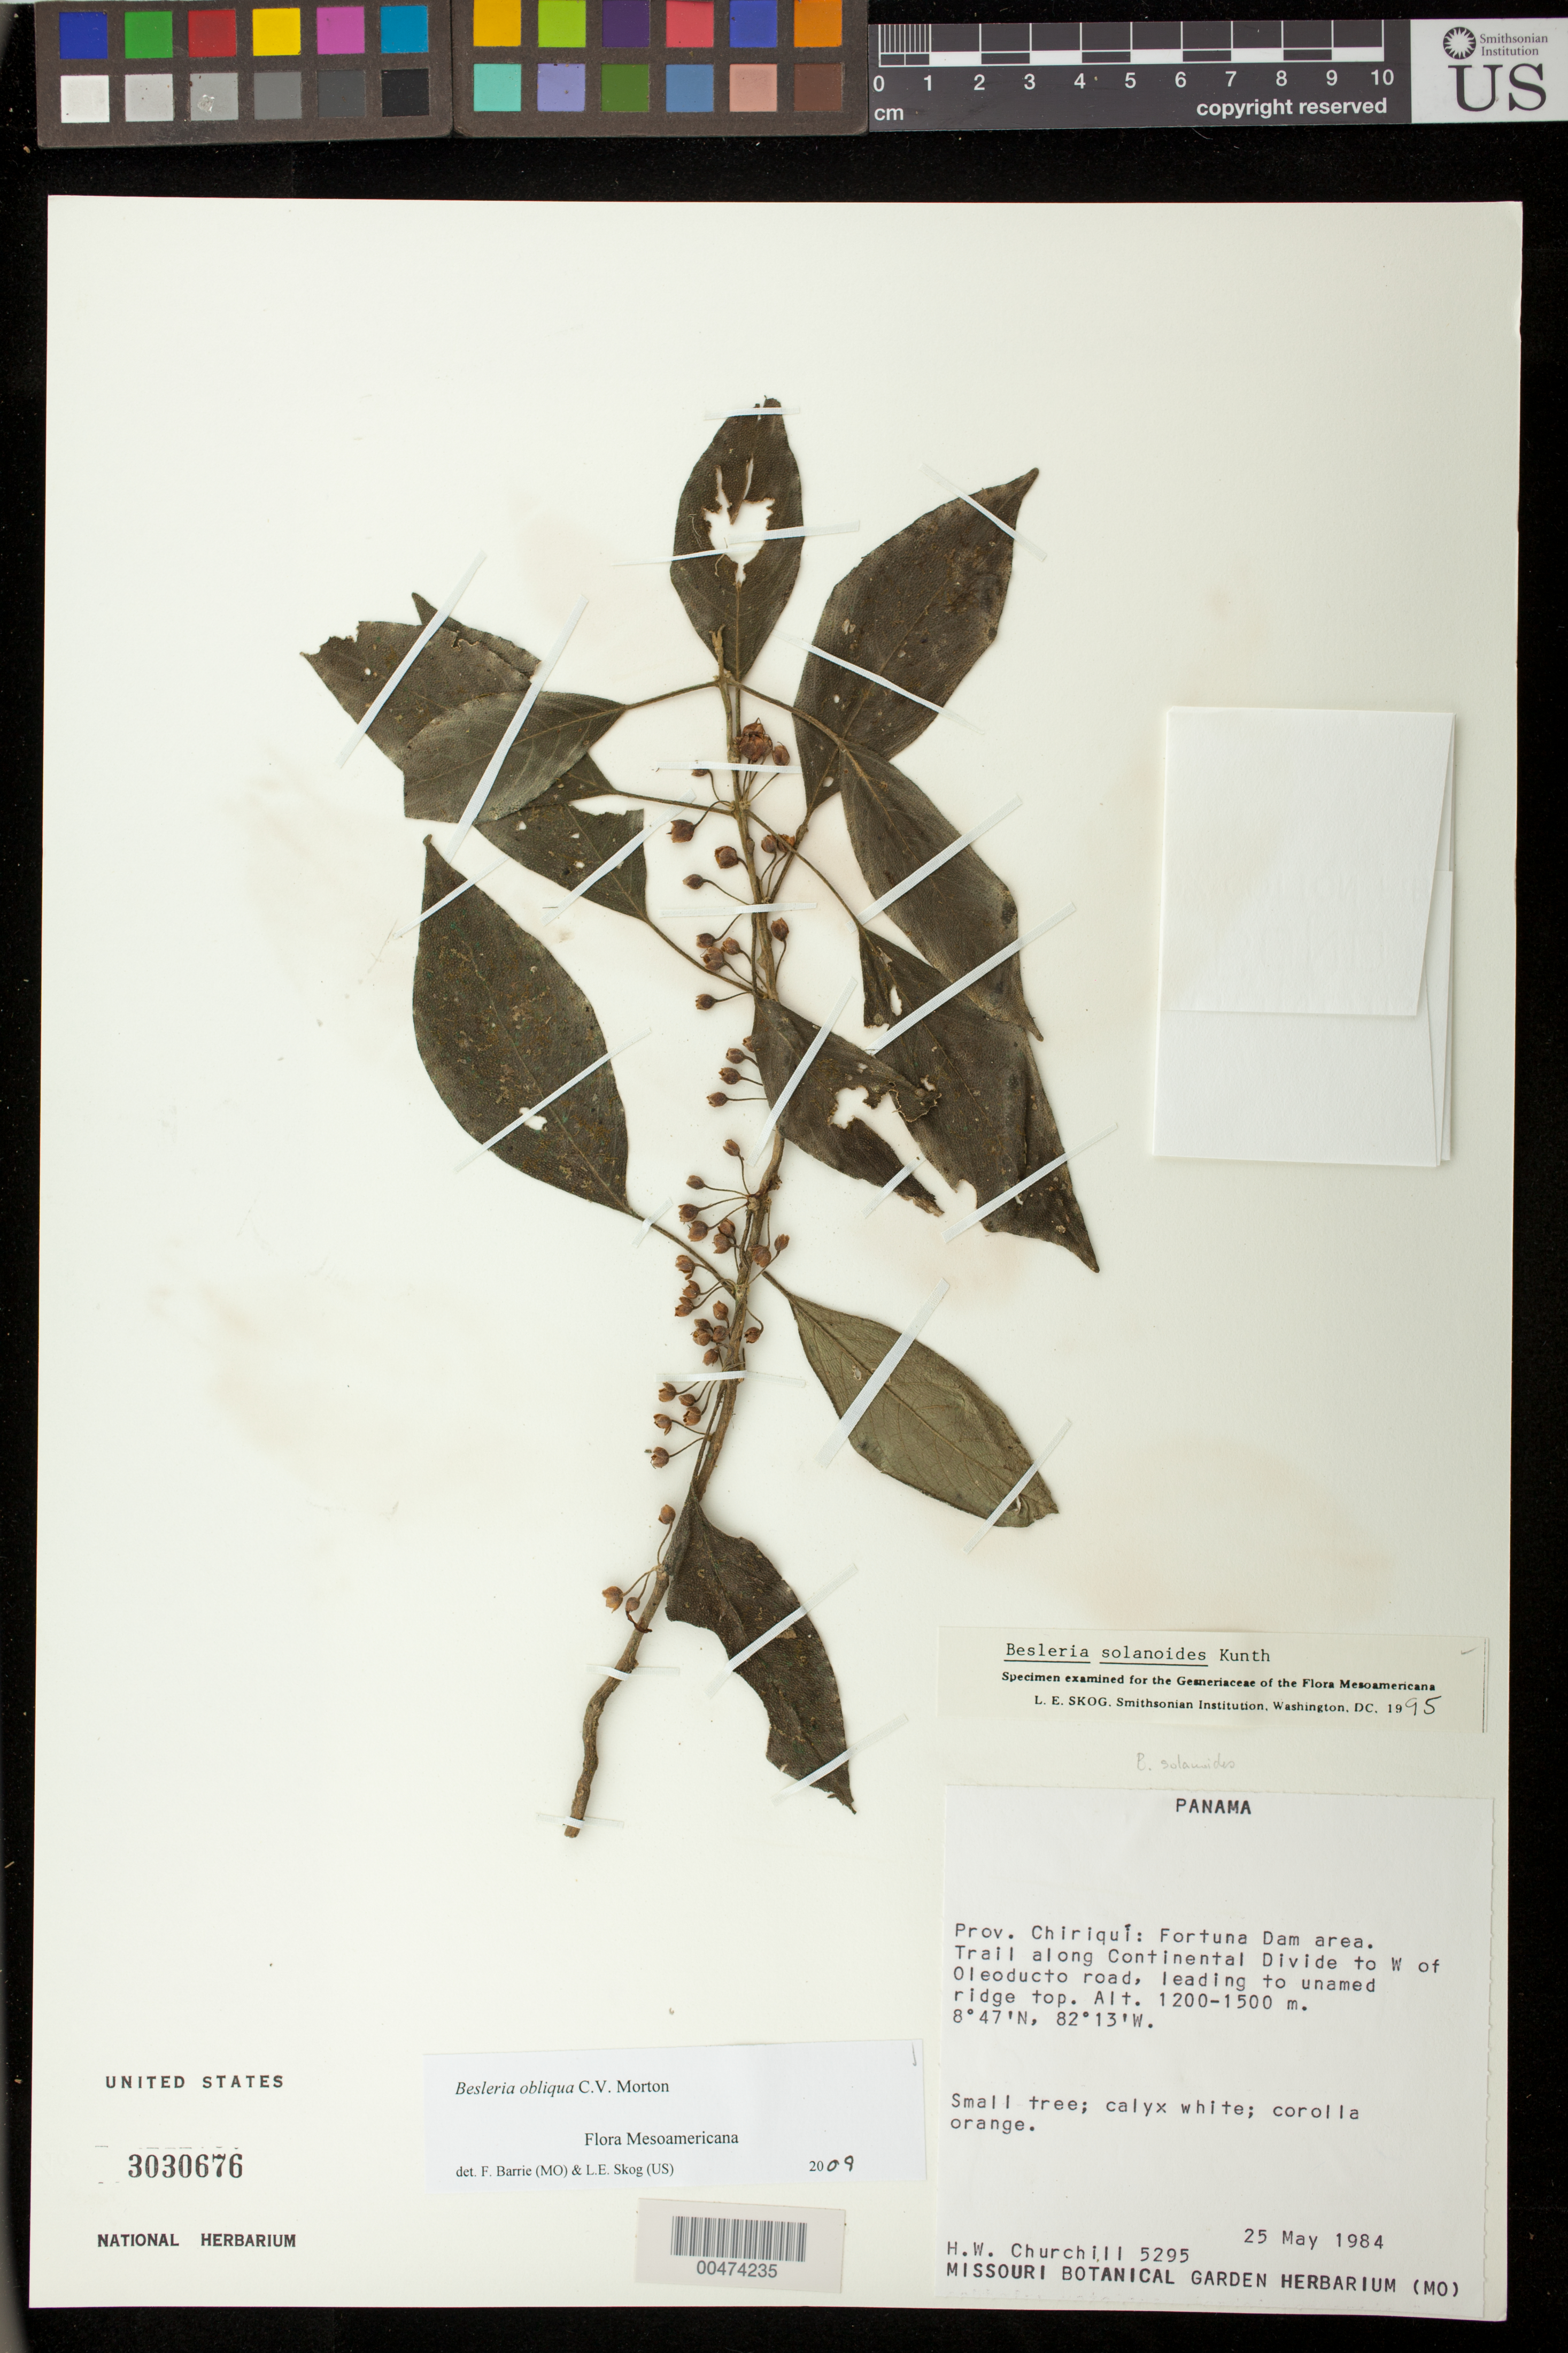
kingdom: Plantae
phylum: Tracheophyta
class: Magnoliopsida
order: Lamiales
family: Gesneriaceae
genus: Besleria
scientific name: Besleria obliqua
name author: C.V. Morton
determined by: Barrie, F. R.; Skog, Laurence E.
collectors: H. Churchill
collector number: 5295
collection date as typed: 25 May 1984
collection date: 1984-05-25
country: Panama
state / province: Chiriquí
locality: Fortuna Dam area, trail along Continental Divide to W of Oleoducto road, leading to unnamed ridge top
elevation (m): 1200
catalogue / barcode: US 3030676